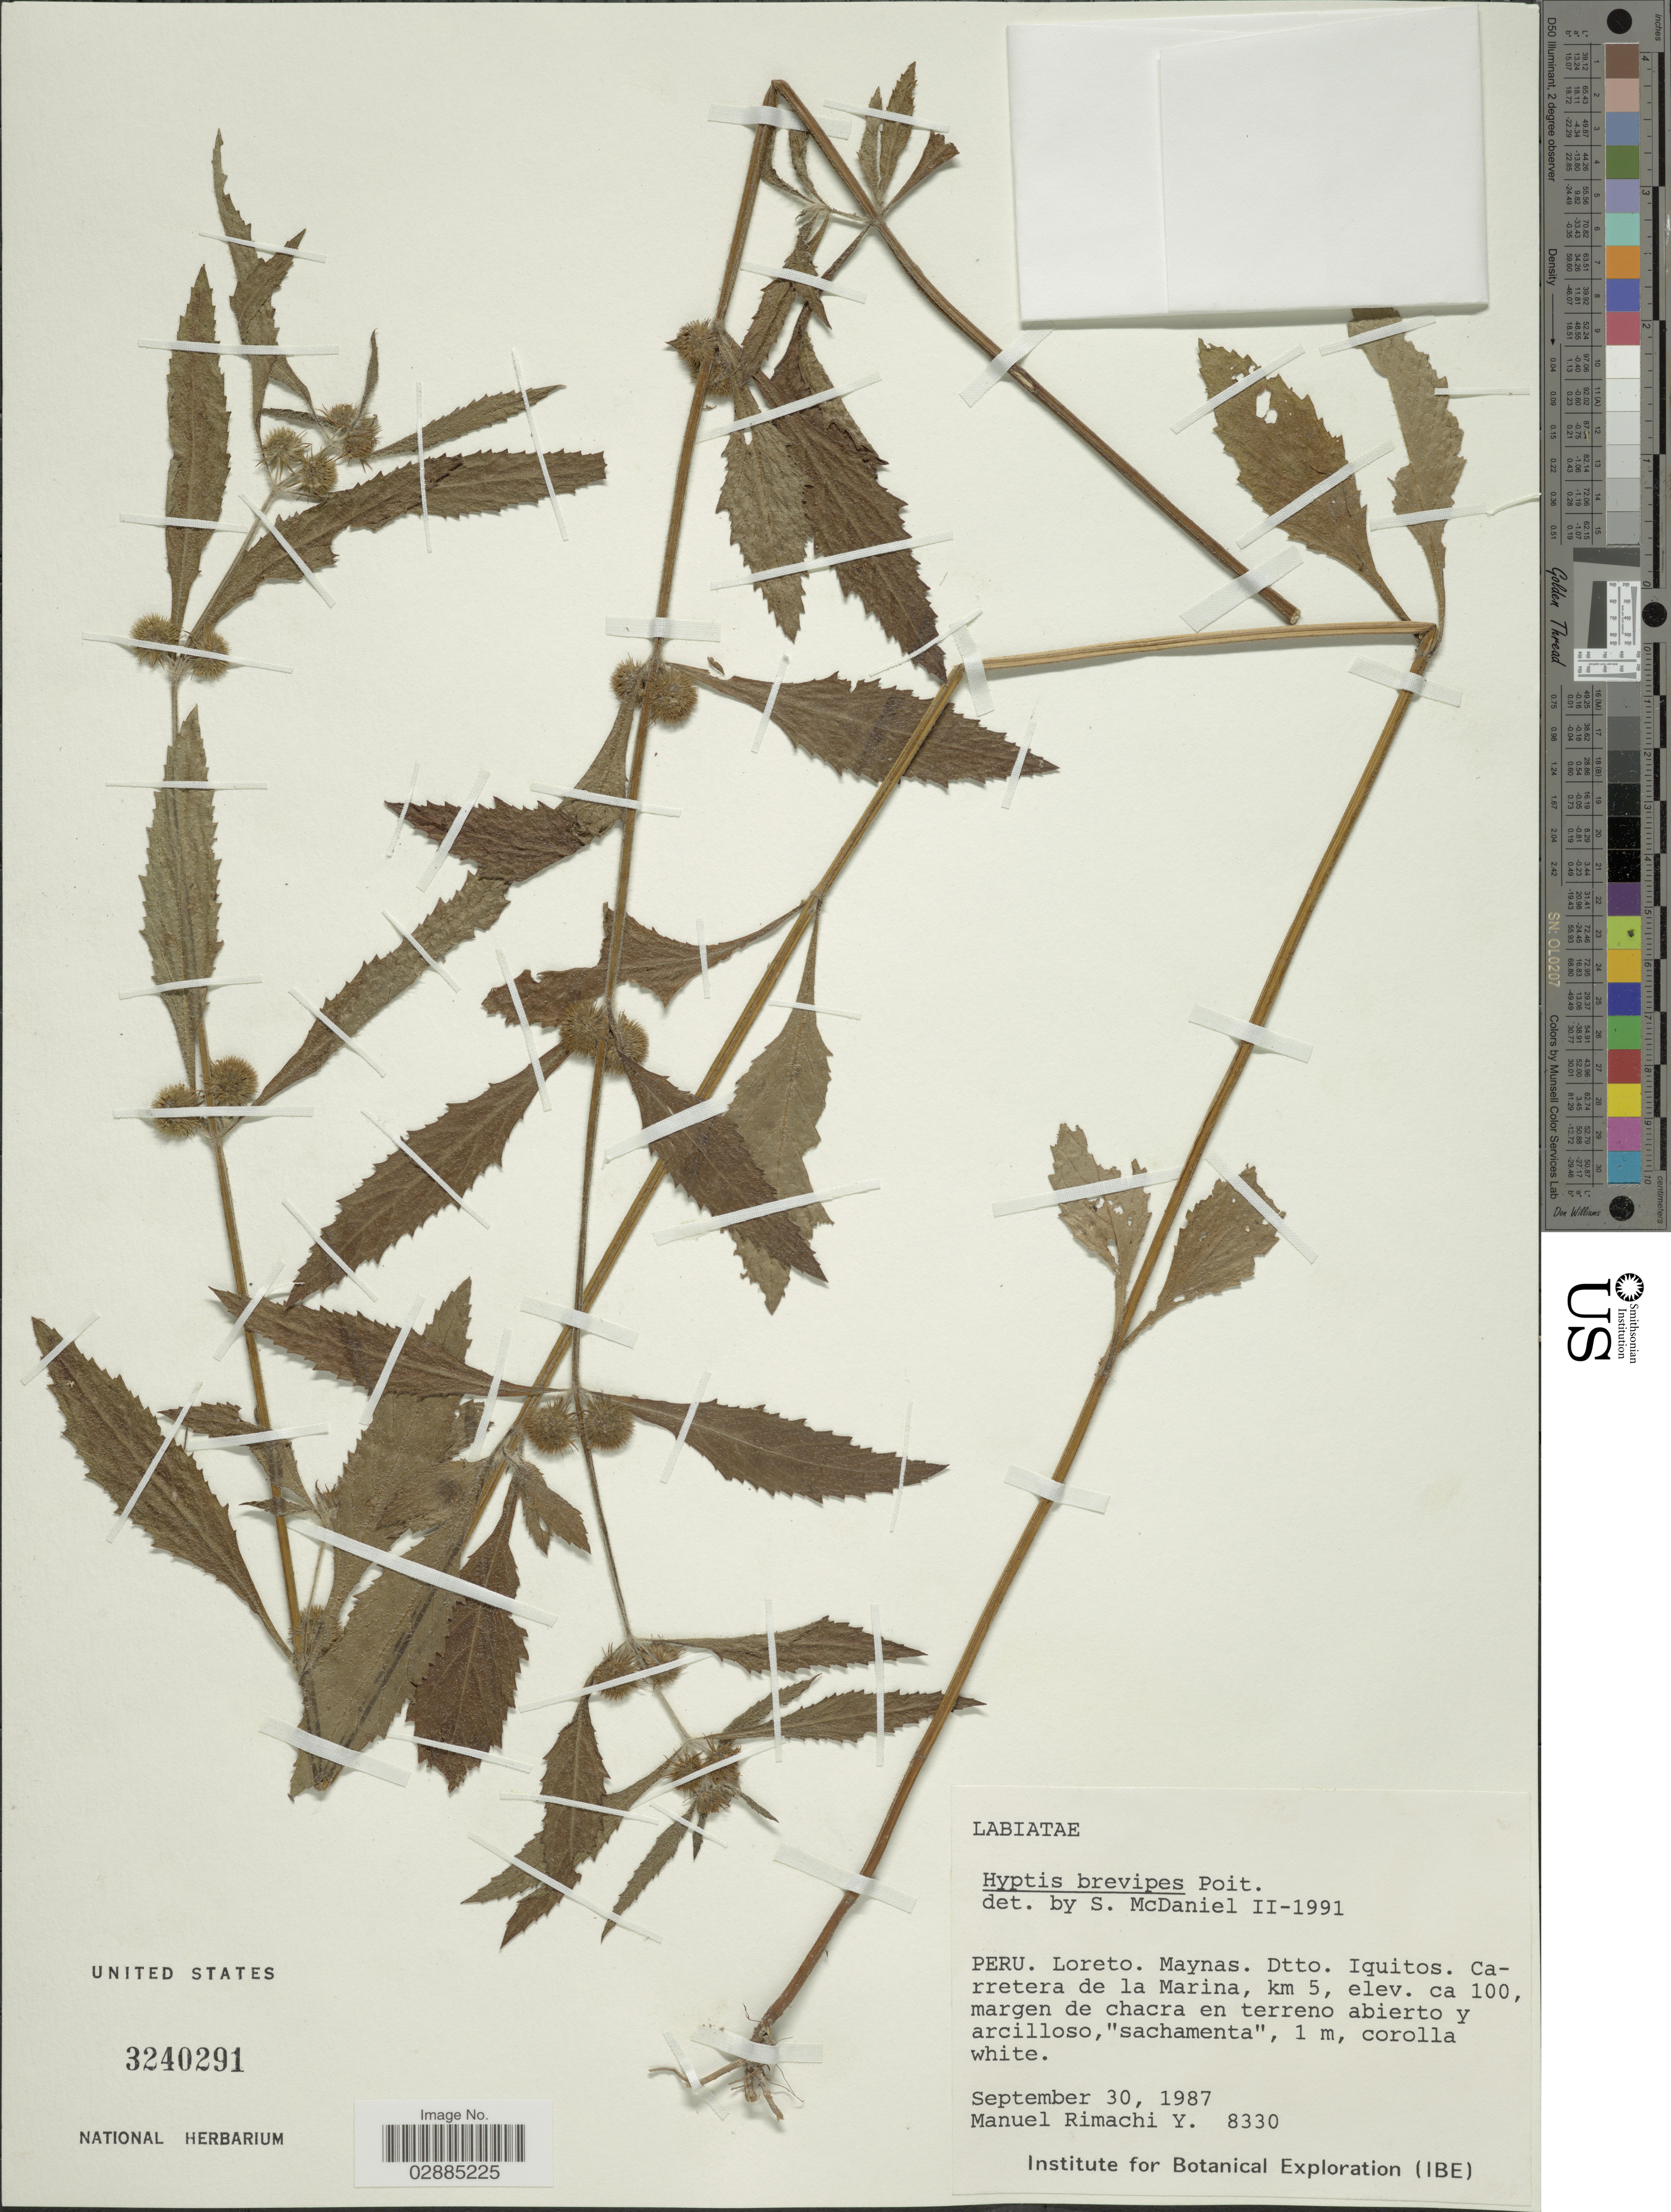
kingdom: Plantae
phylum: Tracheophyta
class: Magnoliopsida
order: Lamiales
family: Lamiaceae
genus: Hyptis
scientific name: Hyptis brevipes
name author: Poit.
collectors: M. Rimachi Y.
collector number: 8330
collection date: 1987-09-30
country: Peru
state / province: Loreto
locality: Maynas, Dtto. Iquitos, Carretera de la Marina, km 5.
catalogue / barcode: US 3240291